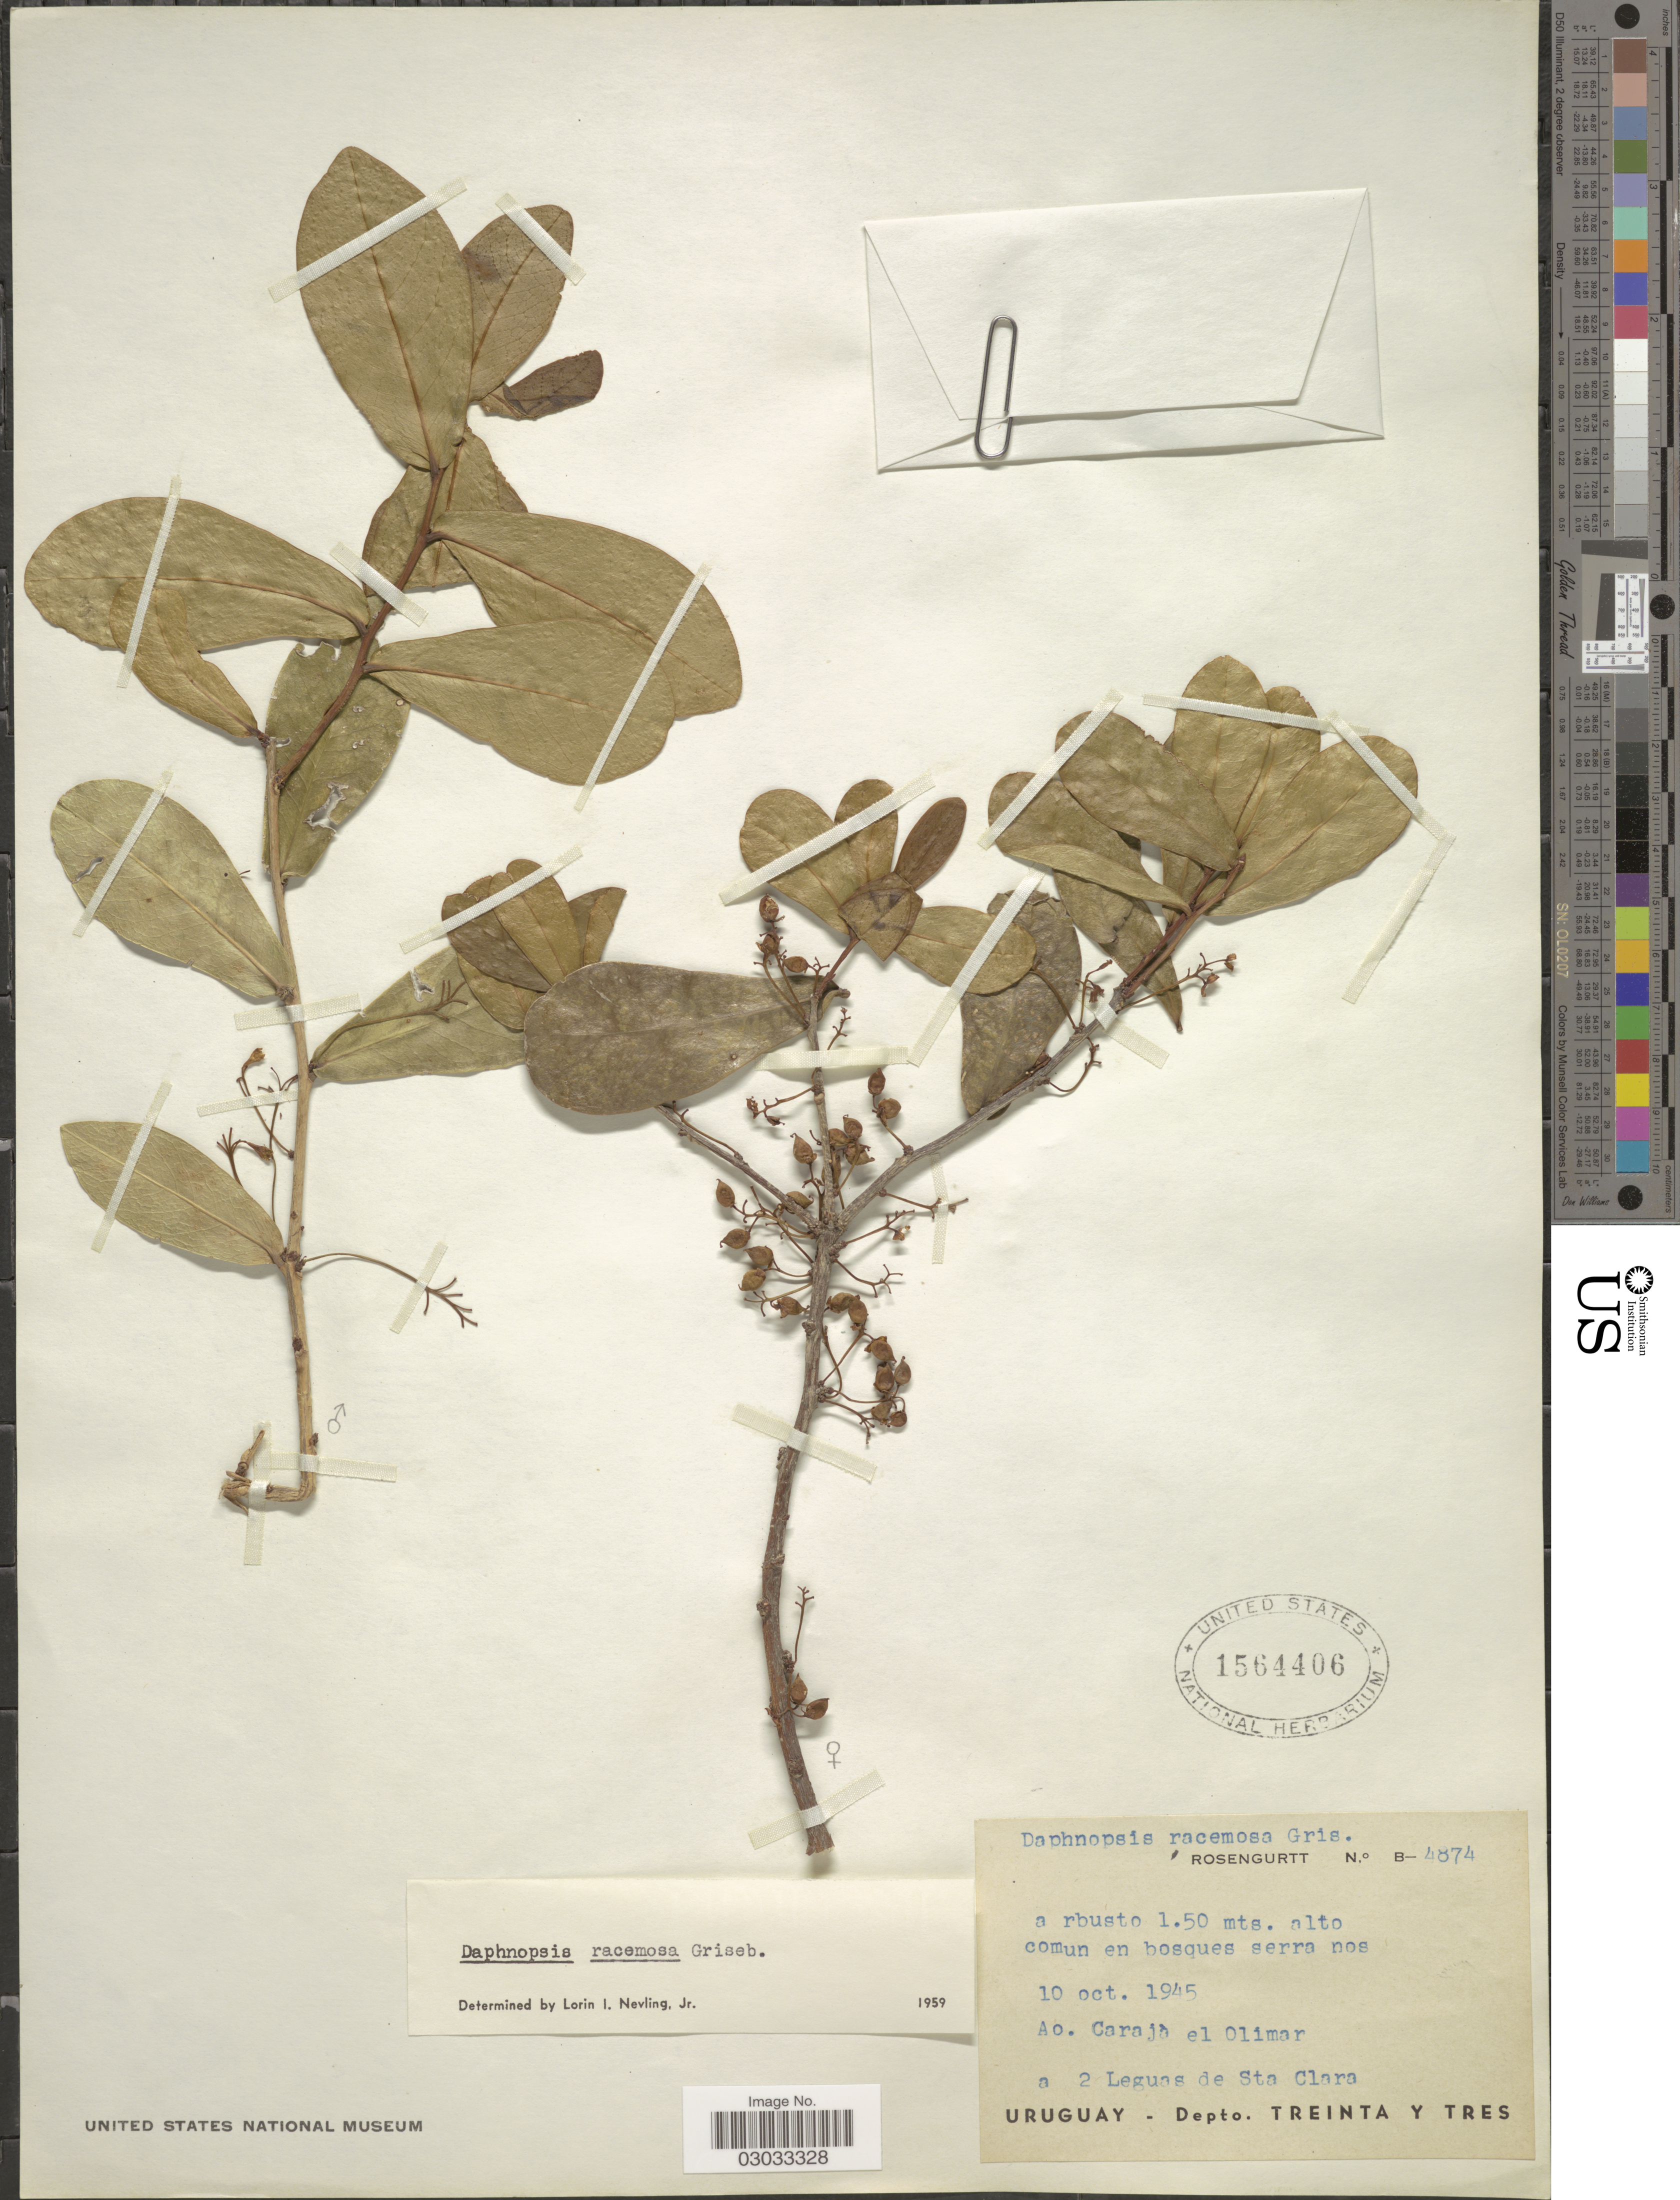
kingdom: Plantae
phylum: Tracheophyta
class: Magnoliopsida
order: Malvales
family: Thymelaeaceae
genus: Daphnopsis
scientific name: Daphnopsis racemosa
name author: Griseb.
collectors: Rosengurtt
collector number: B-4874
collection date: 1945-10-10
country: Uruguay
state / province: Treinta y Tres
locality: Ao. Carajá el Olimar, Depto. Treinta y tres.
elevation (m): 150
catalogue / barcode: US 1564406